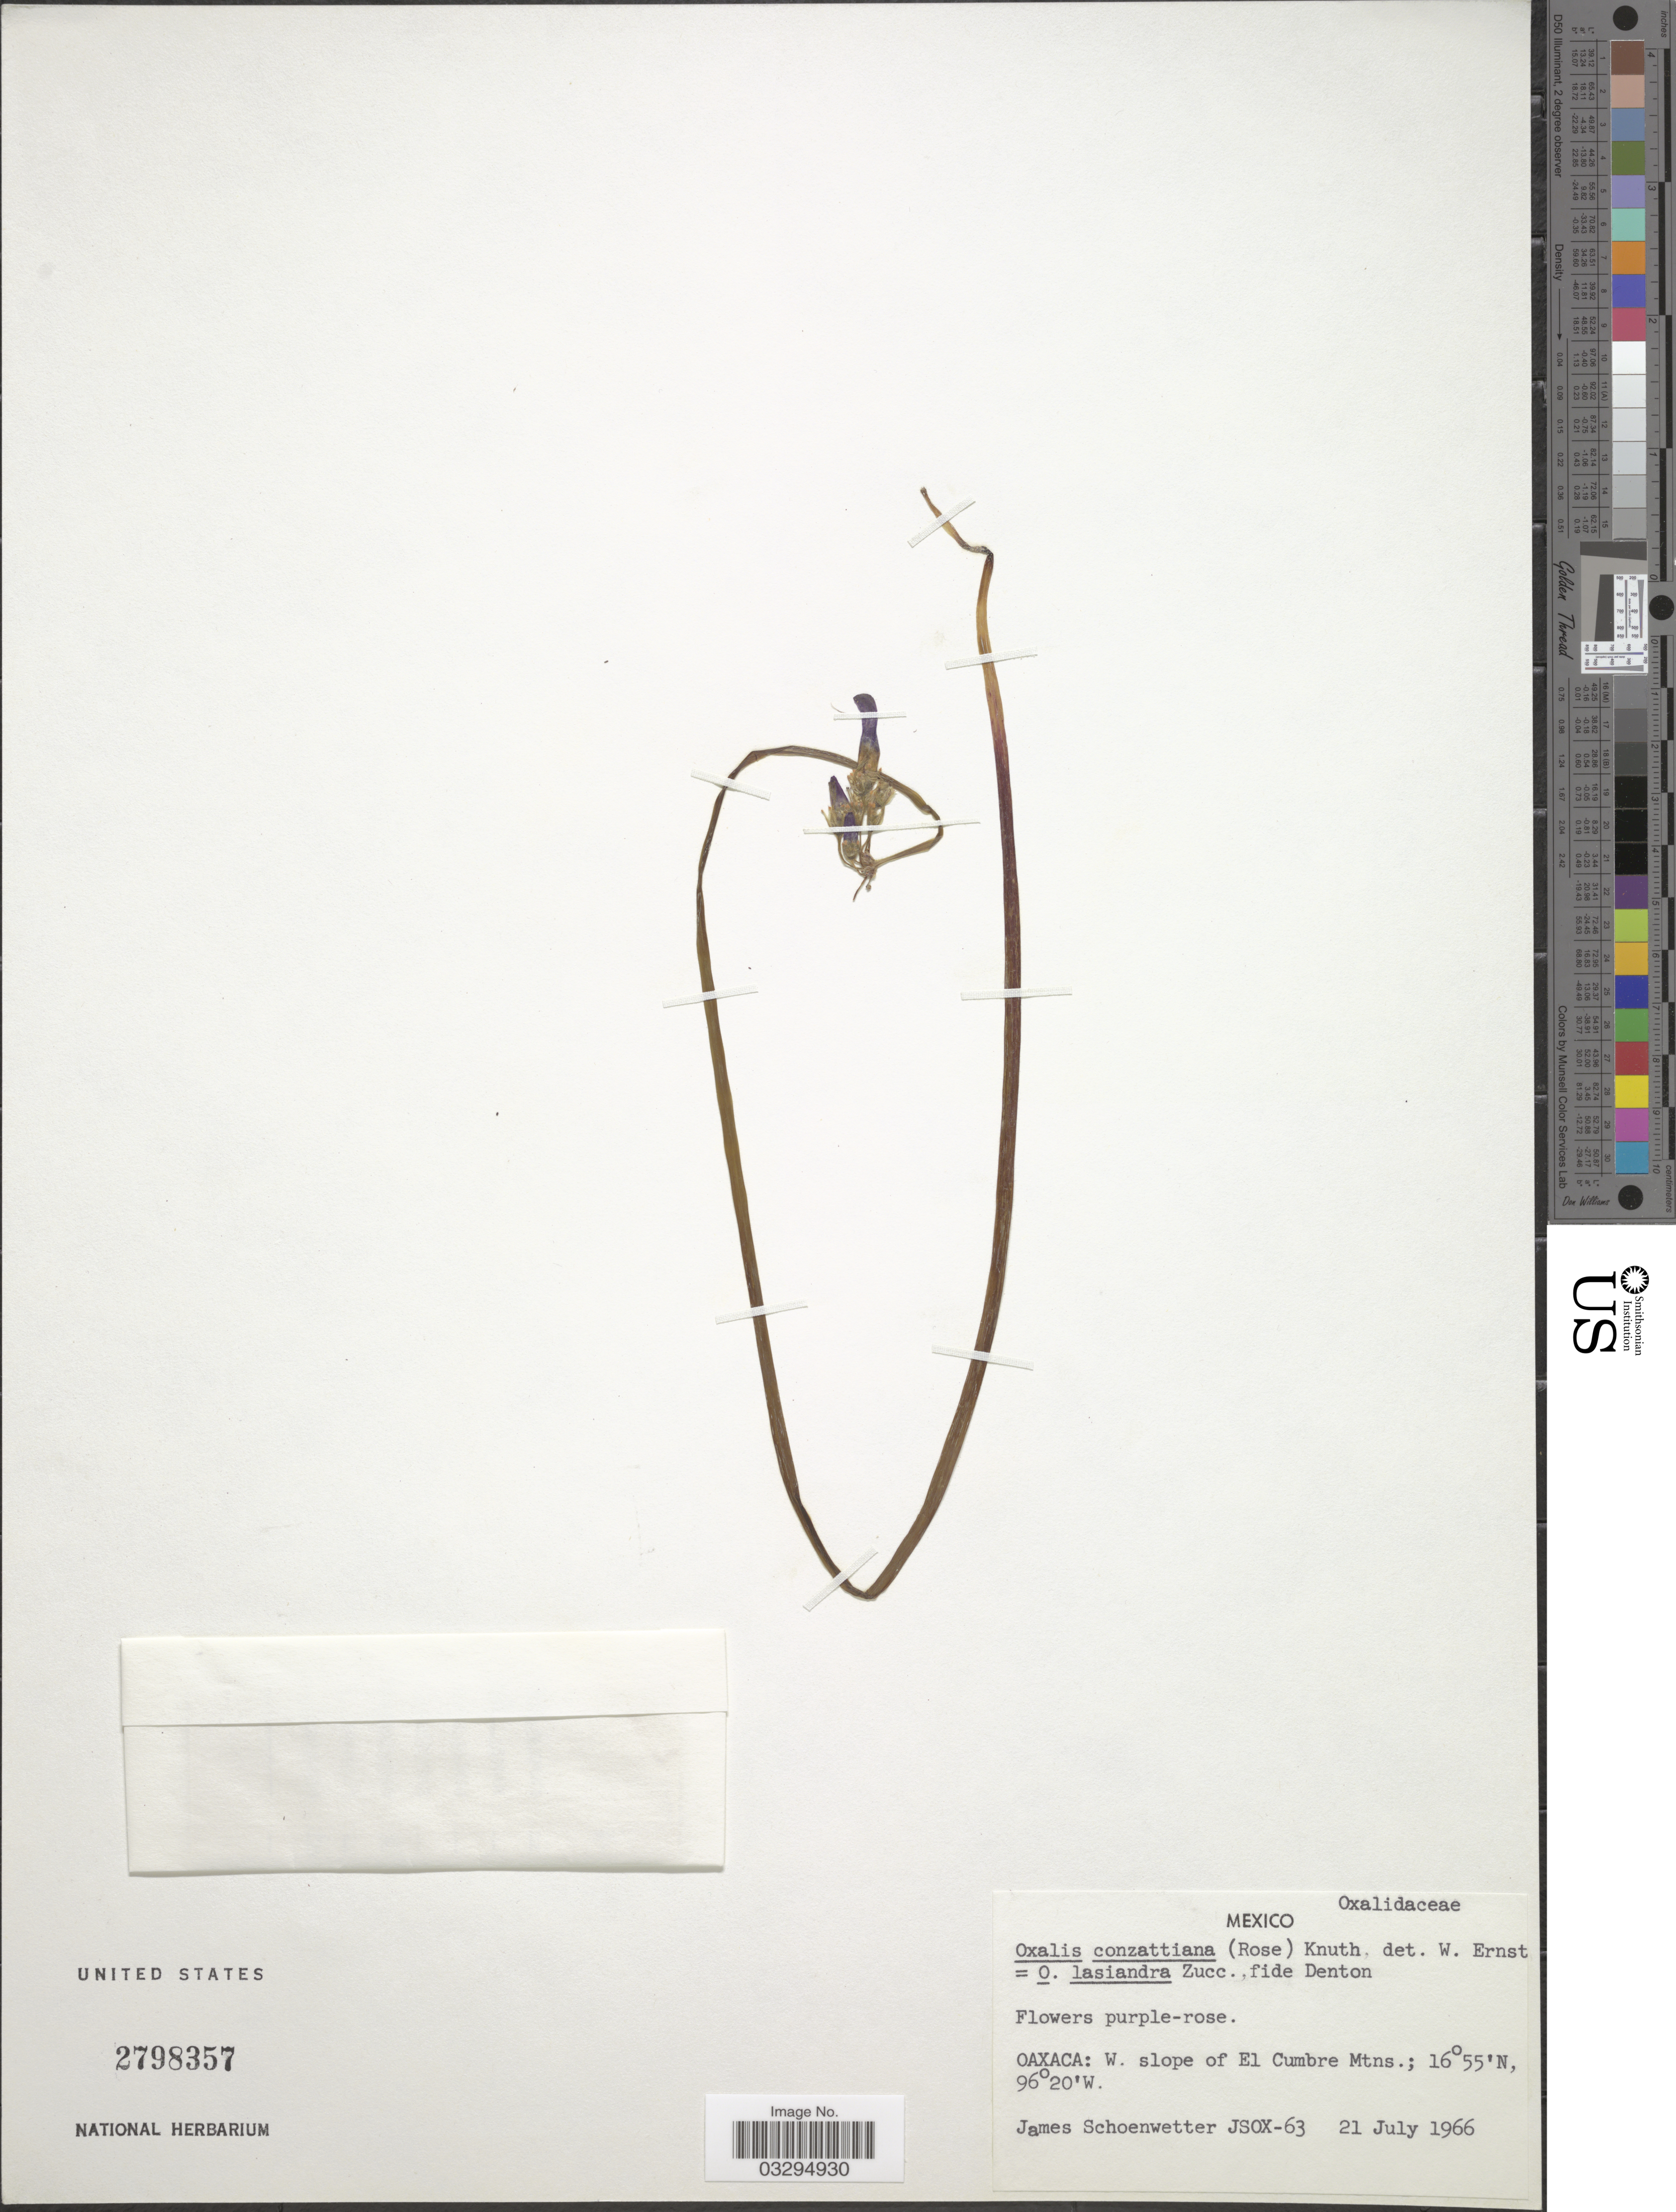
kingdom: Plantae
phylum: Tracheophyta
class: Magnoliopsida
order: Oxalidales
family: Oxalidaceae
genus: Oxalis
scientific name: Oxalis lasiandra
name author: Zucc.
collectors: J. Schoenwetter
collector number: JSOX-63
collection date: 1966-07-21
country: Mexico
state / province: Oaxaca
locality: W. slope of El Cumbre Mtns.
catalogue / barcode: US 2798357